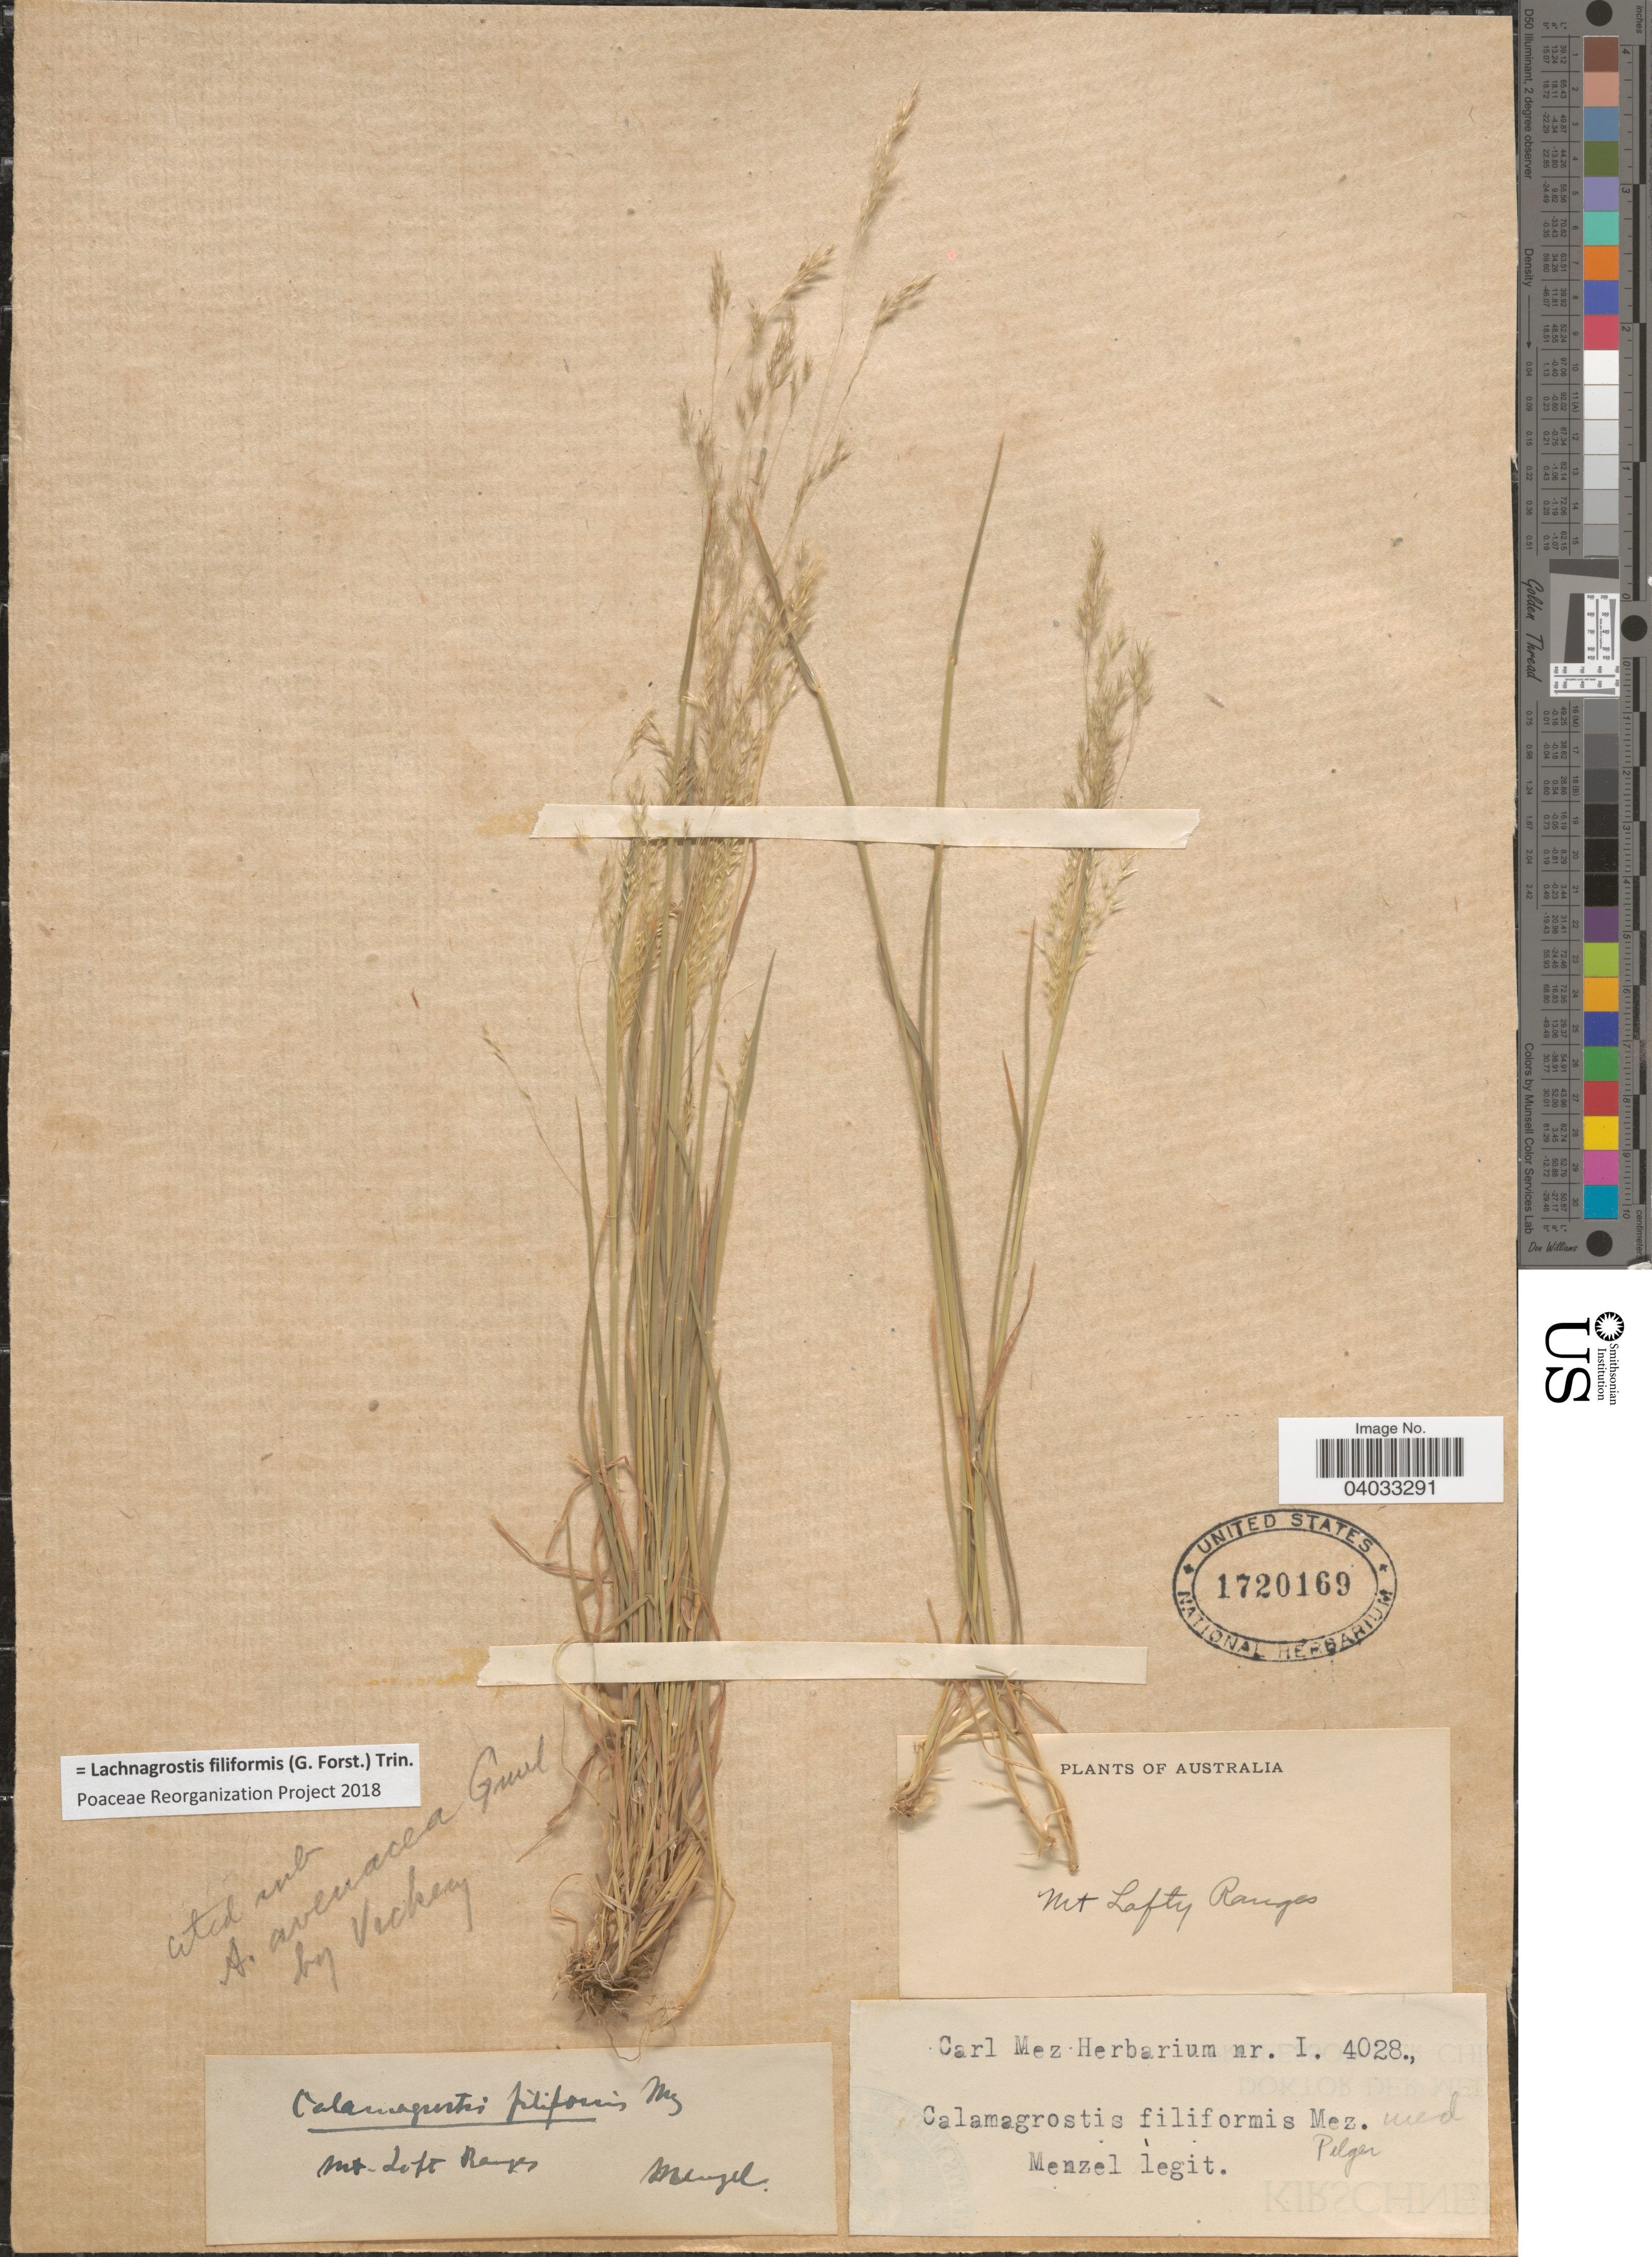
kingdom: Plantae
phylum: Tracheophyta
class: Liliopsida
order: Poales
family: Poaceae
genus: Lachnagrostis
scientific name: Lachnagrostis filiformis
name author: (J.R. Forst.) Trin.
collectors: Menzel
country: Australia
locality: Mt. Lafty Ranges.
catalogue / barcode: US 1720169